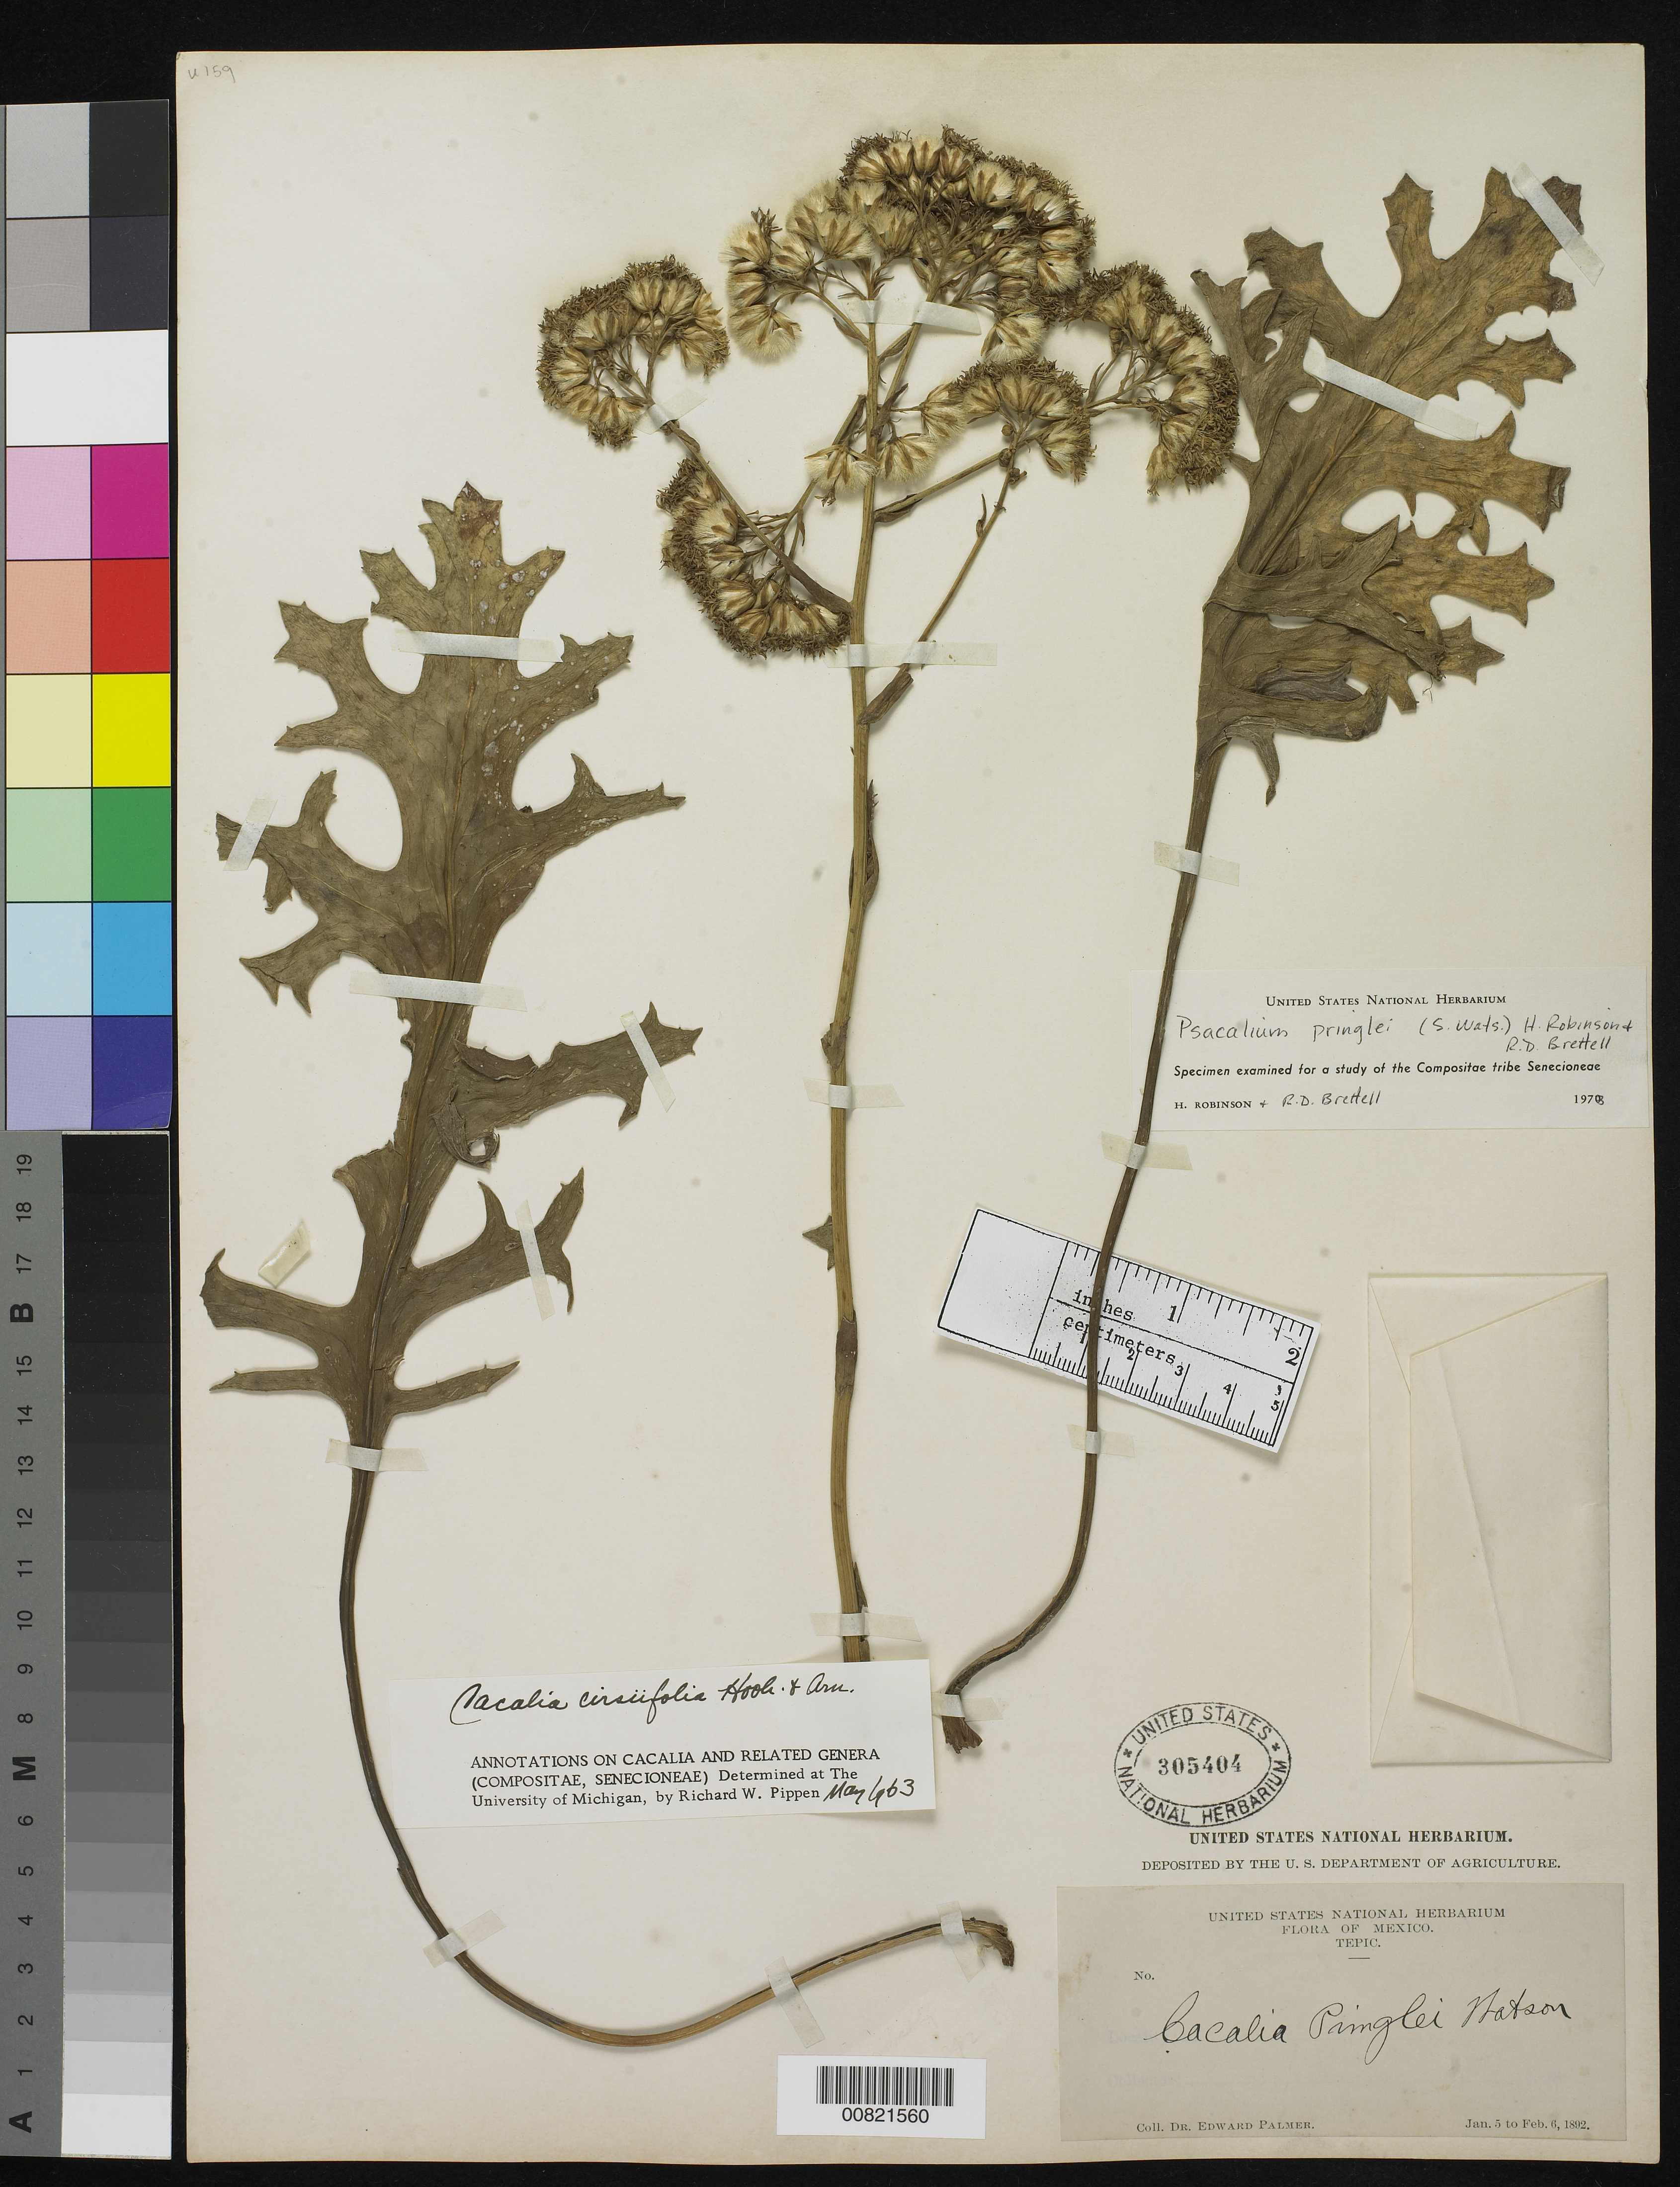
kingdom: Plantae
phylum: Tracheophyta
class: Magnoliopsida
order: Asterales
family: Asteraceae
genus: Psacalium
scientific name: Psacalium pringlei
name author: (S. Watson) H. Rob. & Brettell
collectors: E. Palmer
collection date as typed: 05 Jan 1892 to 06 Feb 1892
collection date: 1892-01-05/1892-02-06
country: Mexico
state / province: Nayarit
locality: Tepic, Nayarit.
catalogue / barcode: US 305404